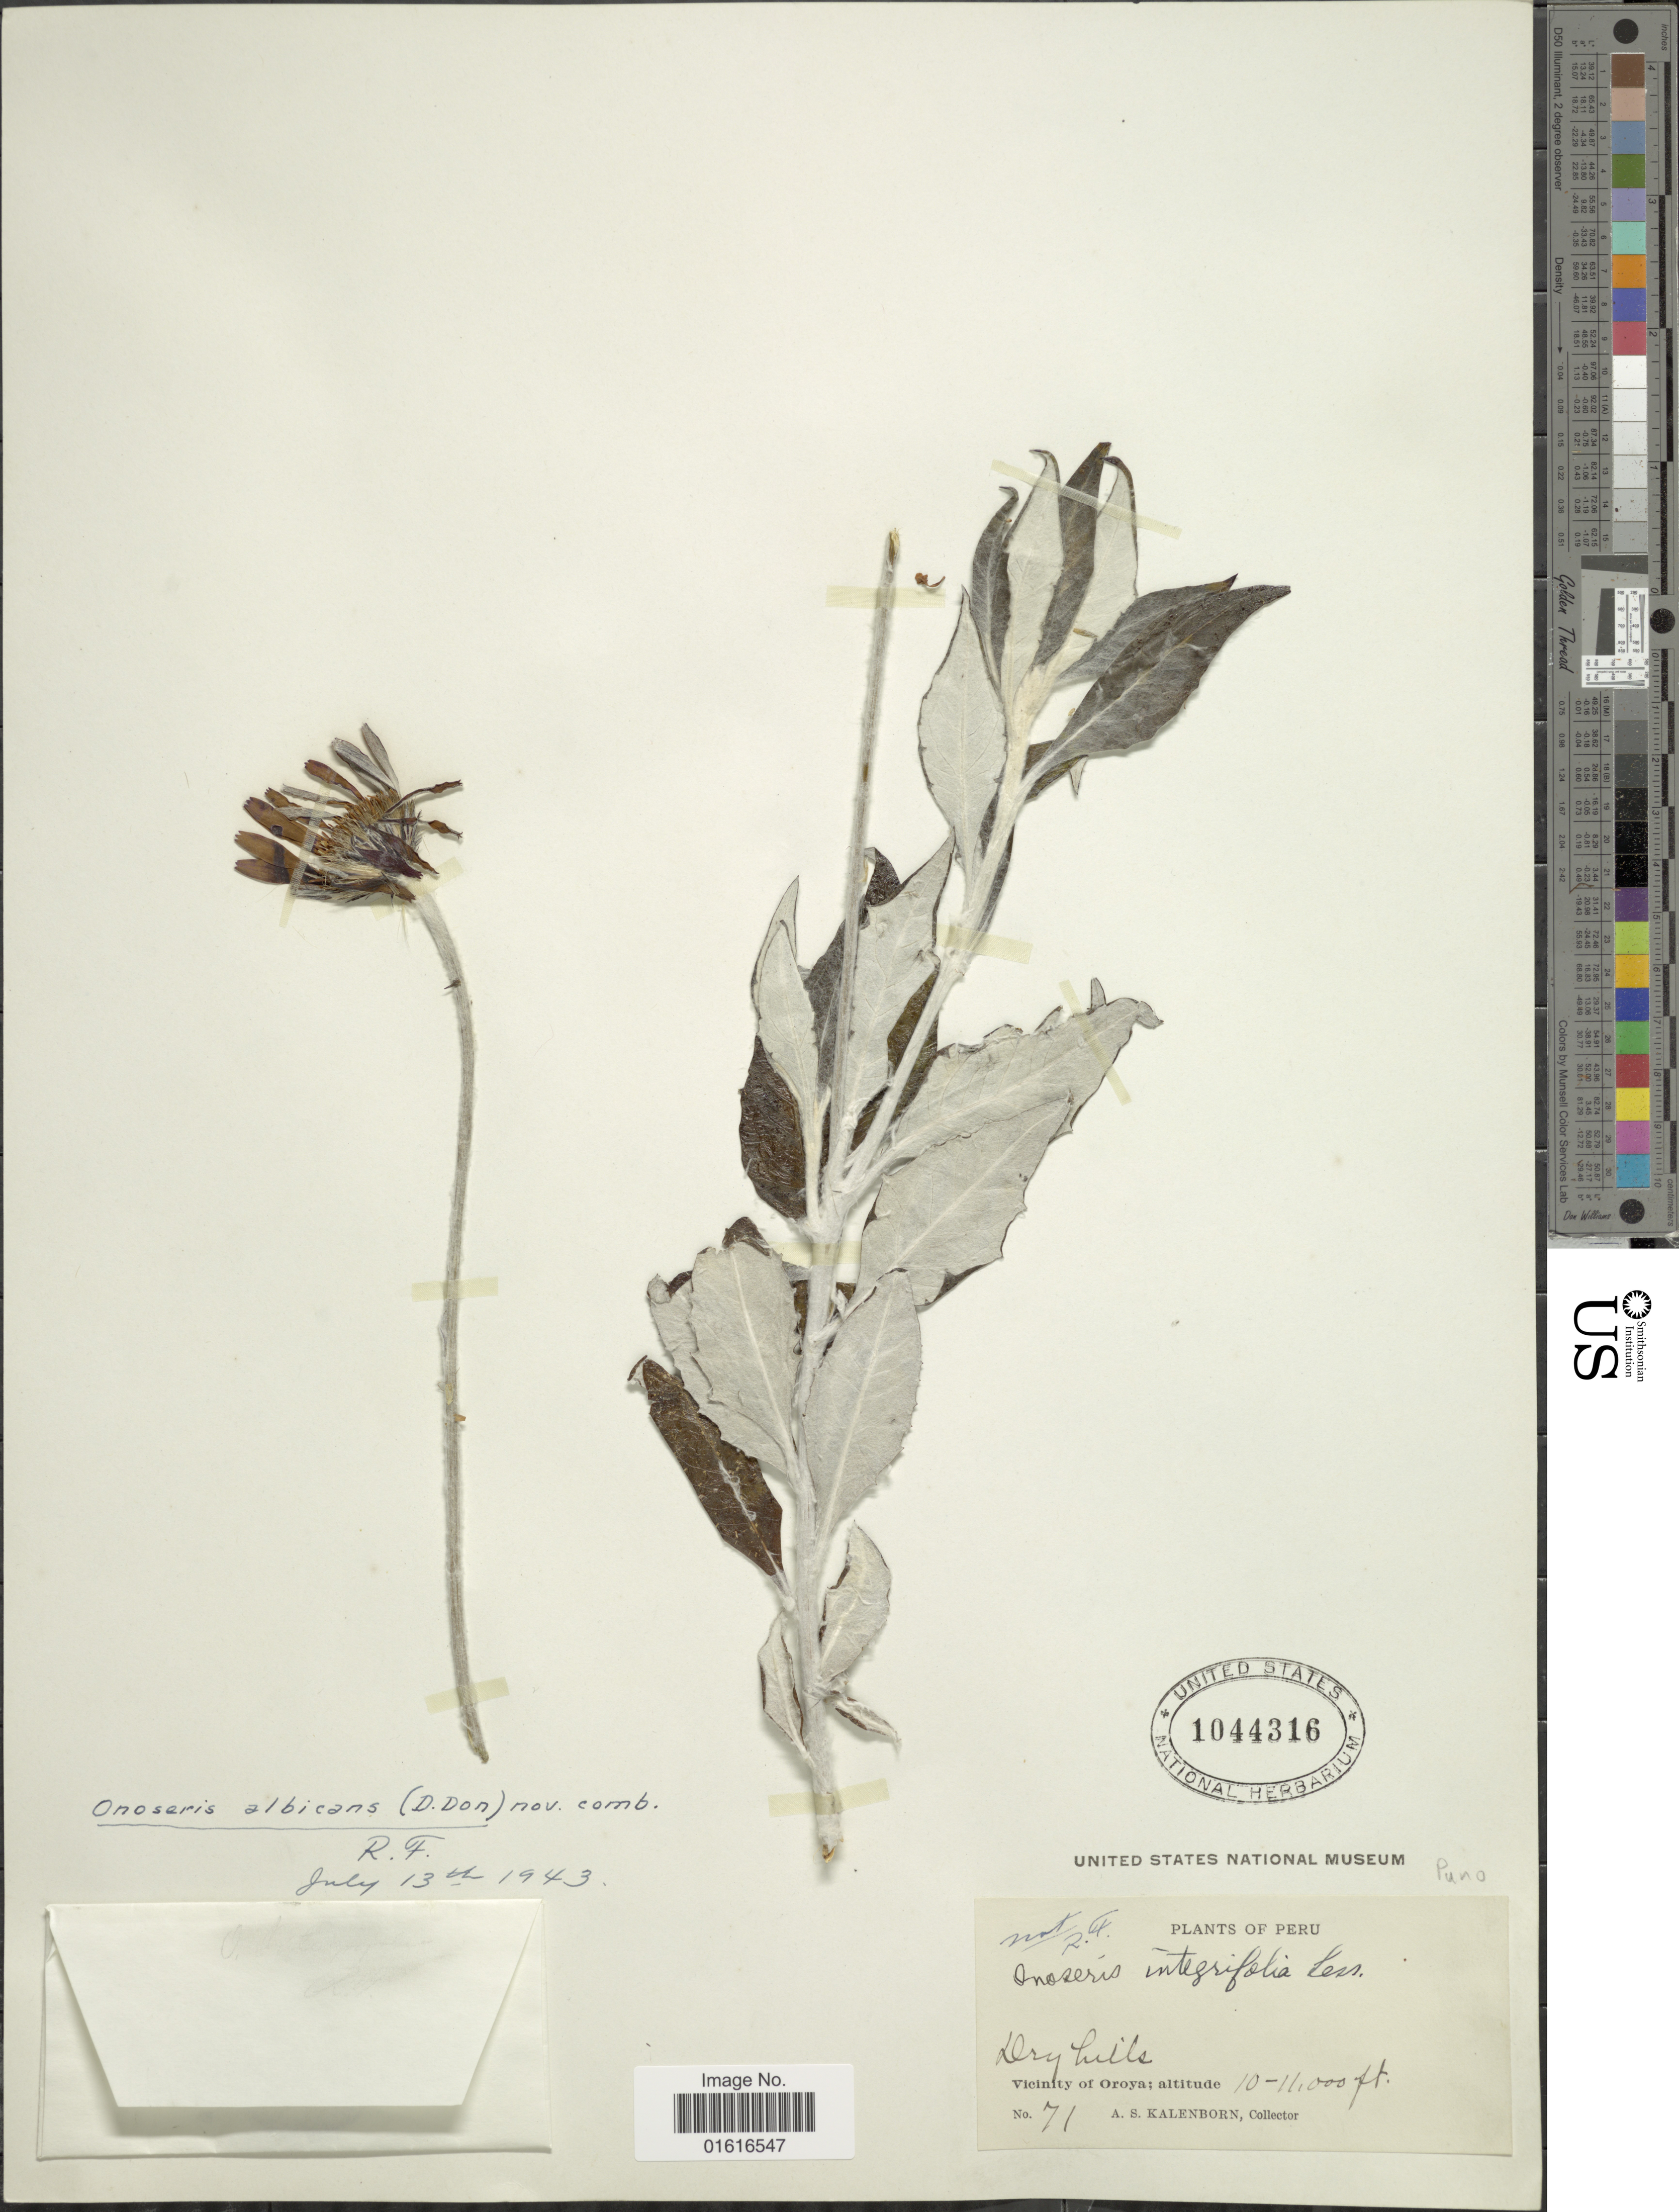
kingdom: Plantae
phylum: Tracheophyta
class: Magnoliopsida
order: Asterales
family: Asteraceae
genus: Onoseris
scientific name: Onoseris albicans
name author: (D. Don) Ferreyra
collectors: A. Kalenborn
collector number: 71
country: Peru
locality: Vicinity of Oroya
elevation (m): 3048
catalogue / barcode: US 1044316